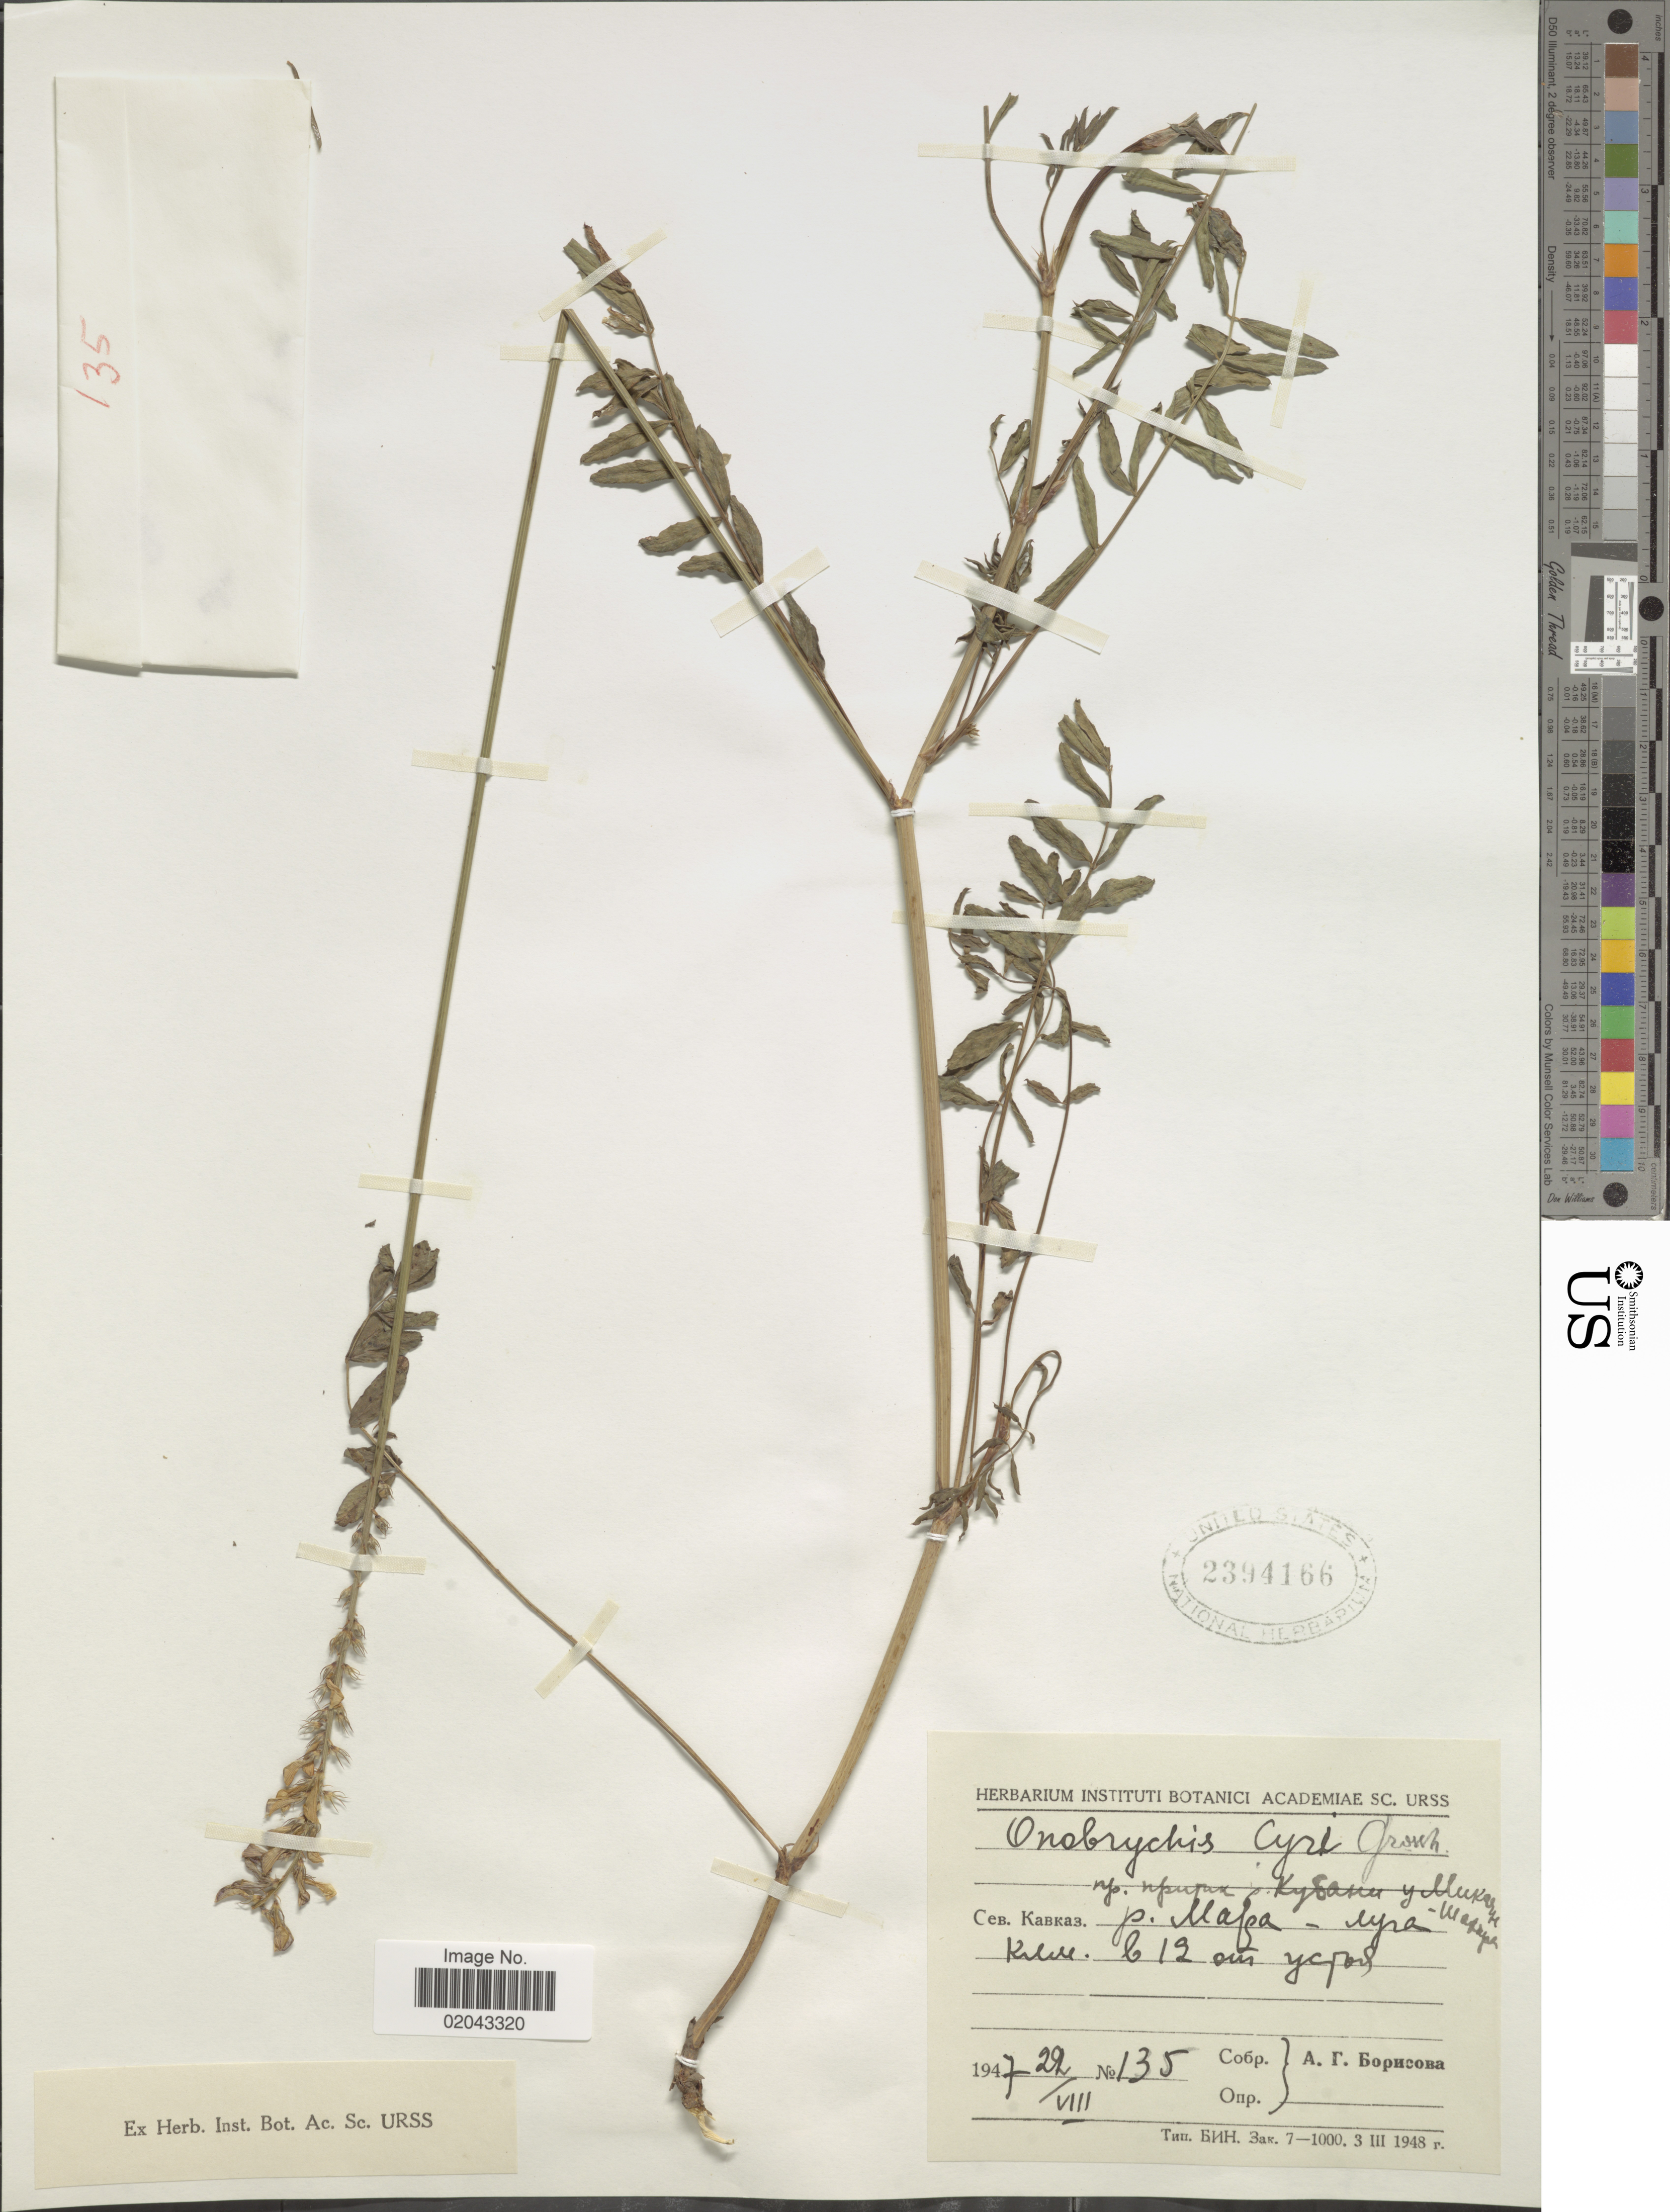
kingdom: Plantae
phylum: Tracheophyta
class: Magnoliopsida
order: Fabales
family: Fabaceae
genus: Onobrychis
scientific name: Onobrychis cyri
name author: Grossh.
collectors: A. Borisova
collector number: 135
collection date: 1947-08-22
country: Russian Federation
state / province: Karachay-Cherkess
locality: River Mara tributary of River Kuban near Mikoyan- Sharhar [= Karachaevsk]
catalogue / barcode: US 2394166